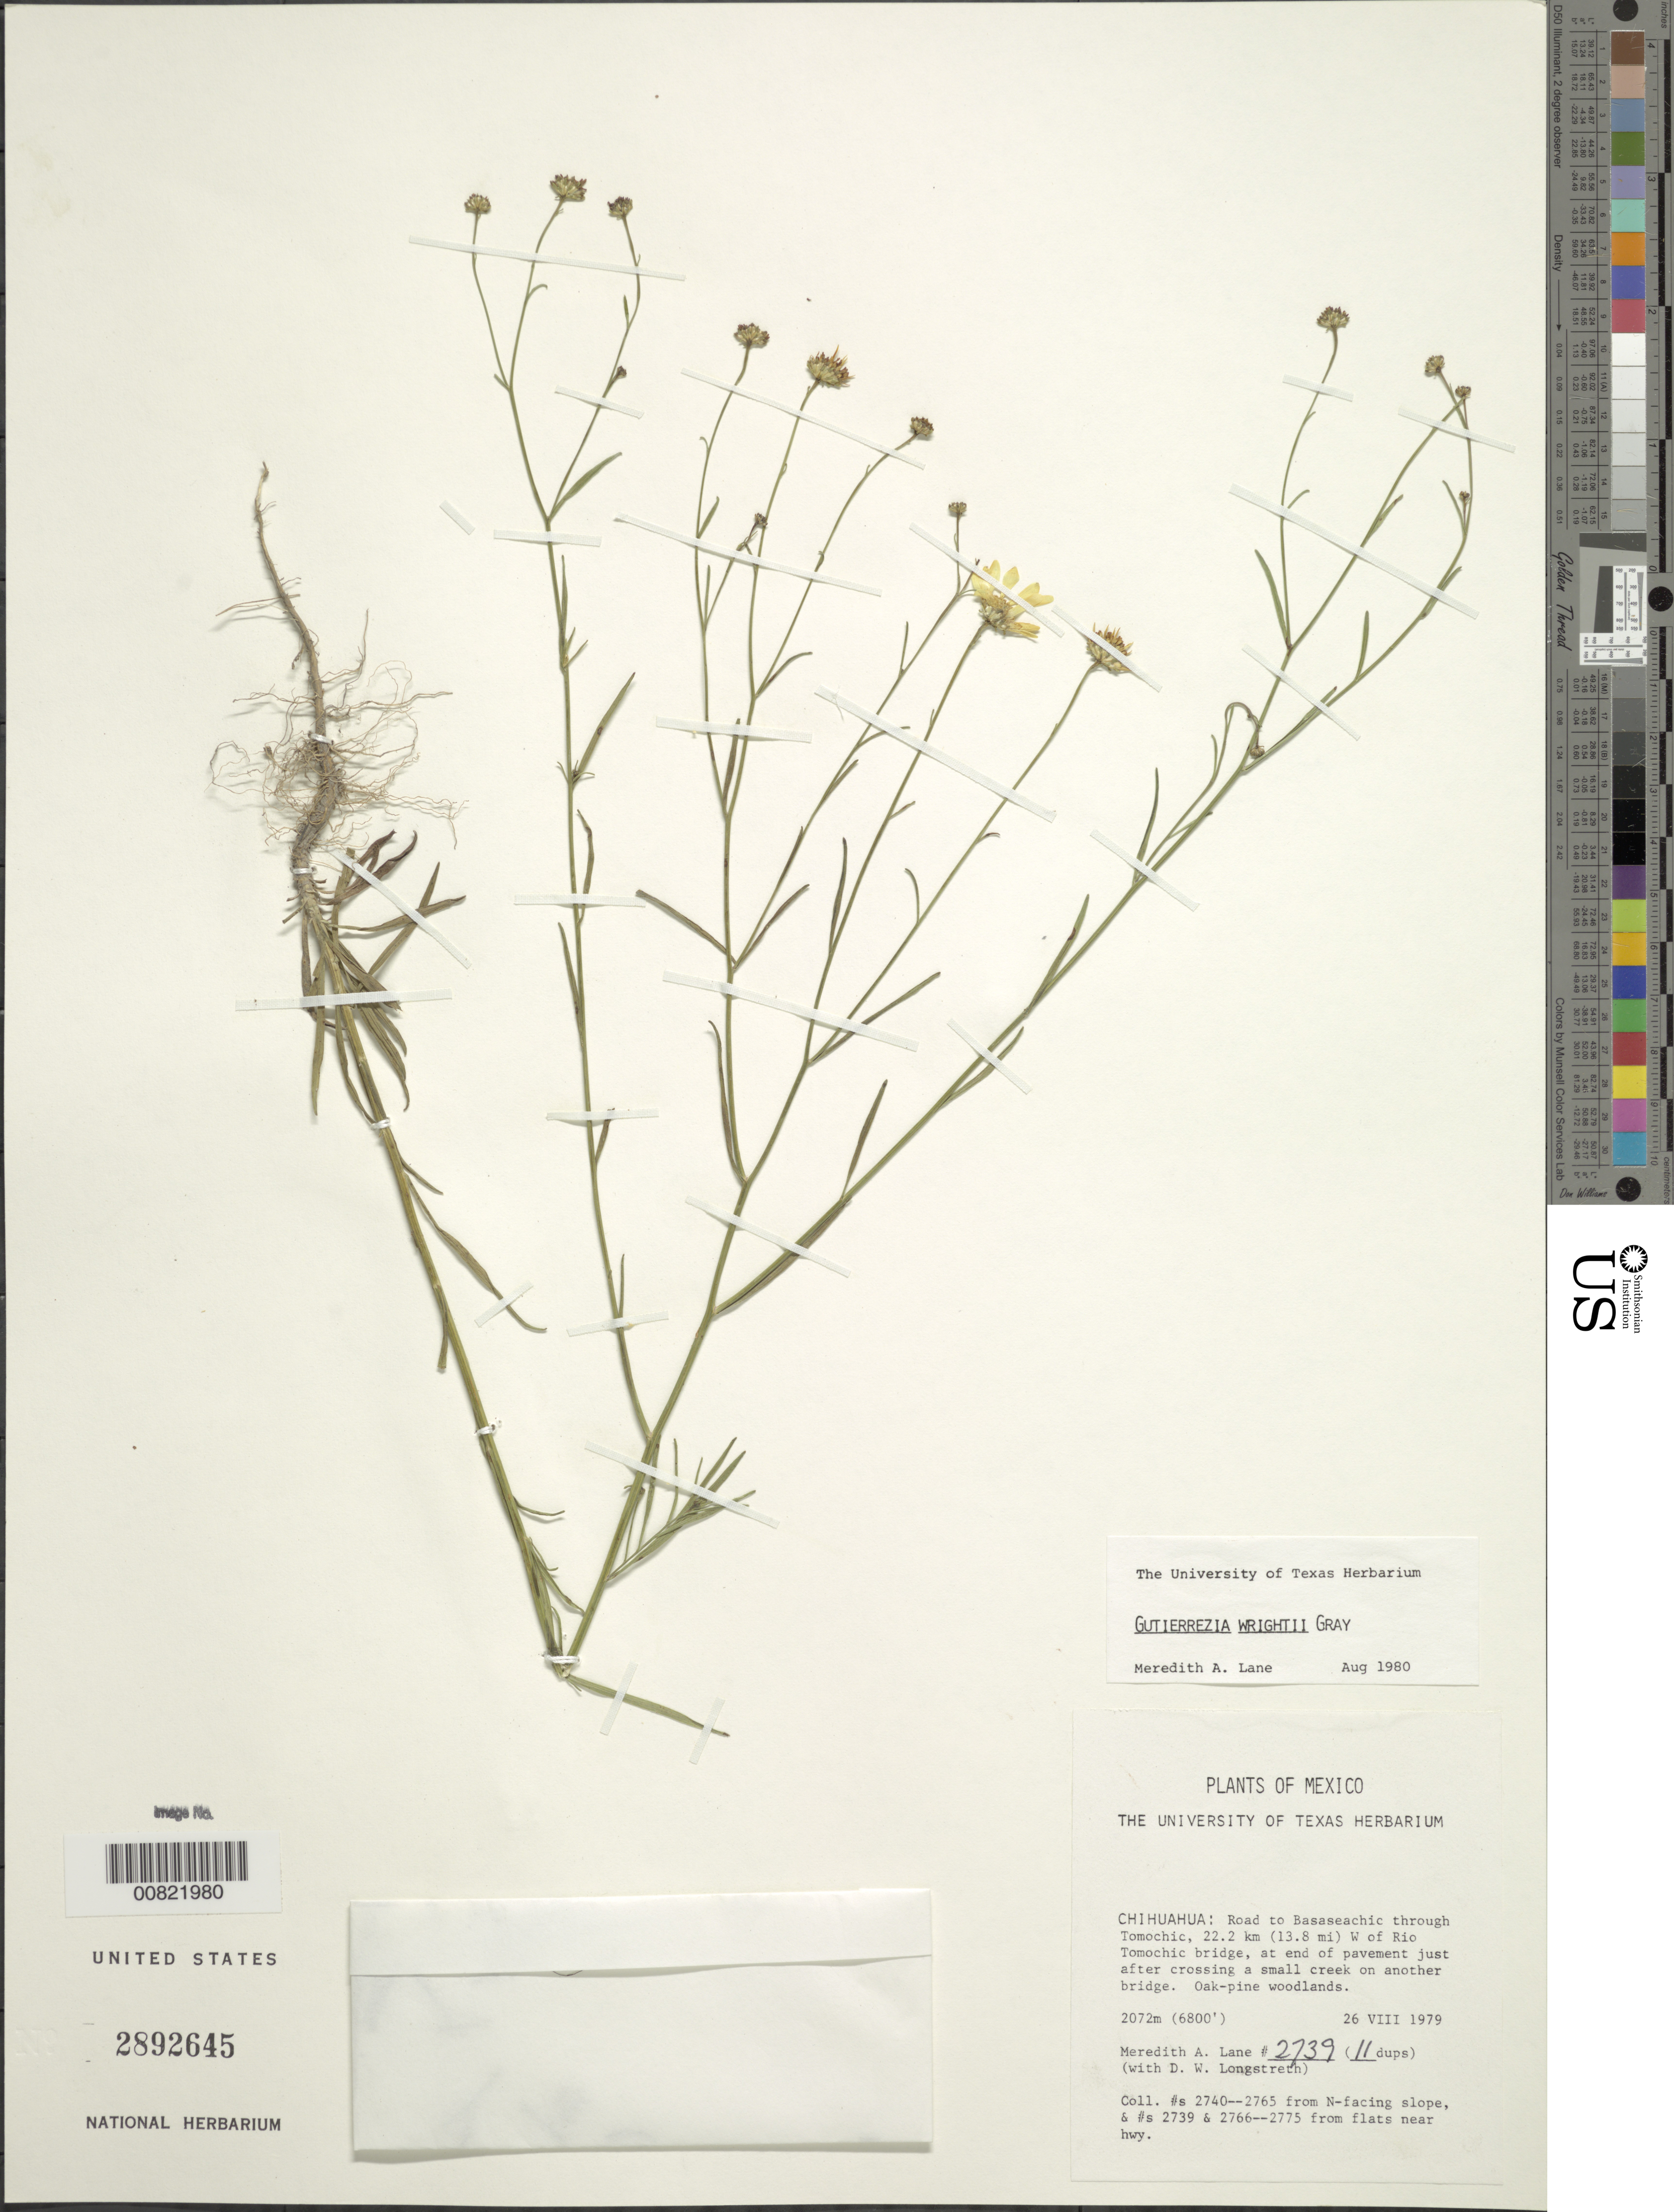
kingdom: Plantae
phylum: Tracheophyta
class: Magnoliopsida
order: Asterales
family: Asteraceae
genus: Gutierrezia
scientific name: Gutierrezia wrightii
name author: A. Gray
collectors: M. A. Lane & Longstreth, D. W.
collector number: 2739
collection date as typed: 26 Aug 1979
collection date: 1979-08-26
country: Mexico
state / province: Chihuahua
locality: Road to Basaseachic through Tomochic, 22.2 km (13.8 mi) W of Río Tomochic bridge, at end of pavement just after crossing a small creek on another bridge.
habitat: Oak-pine woodlands.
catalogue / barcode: US 2892645